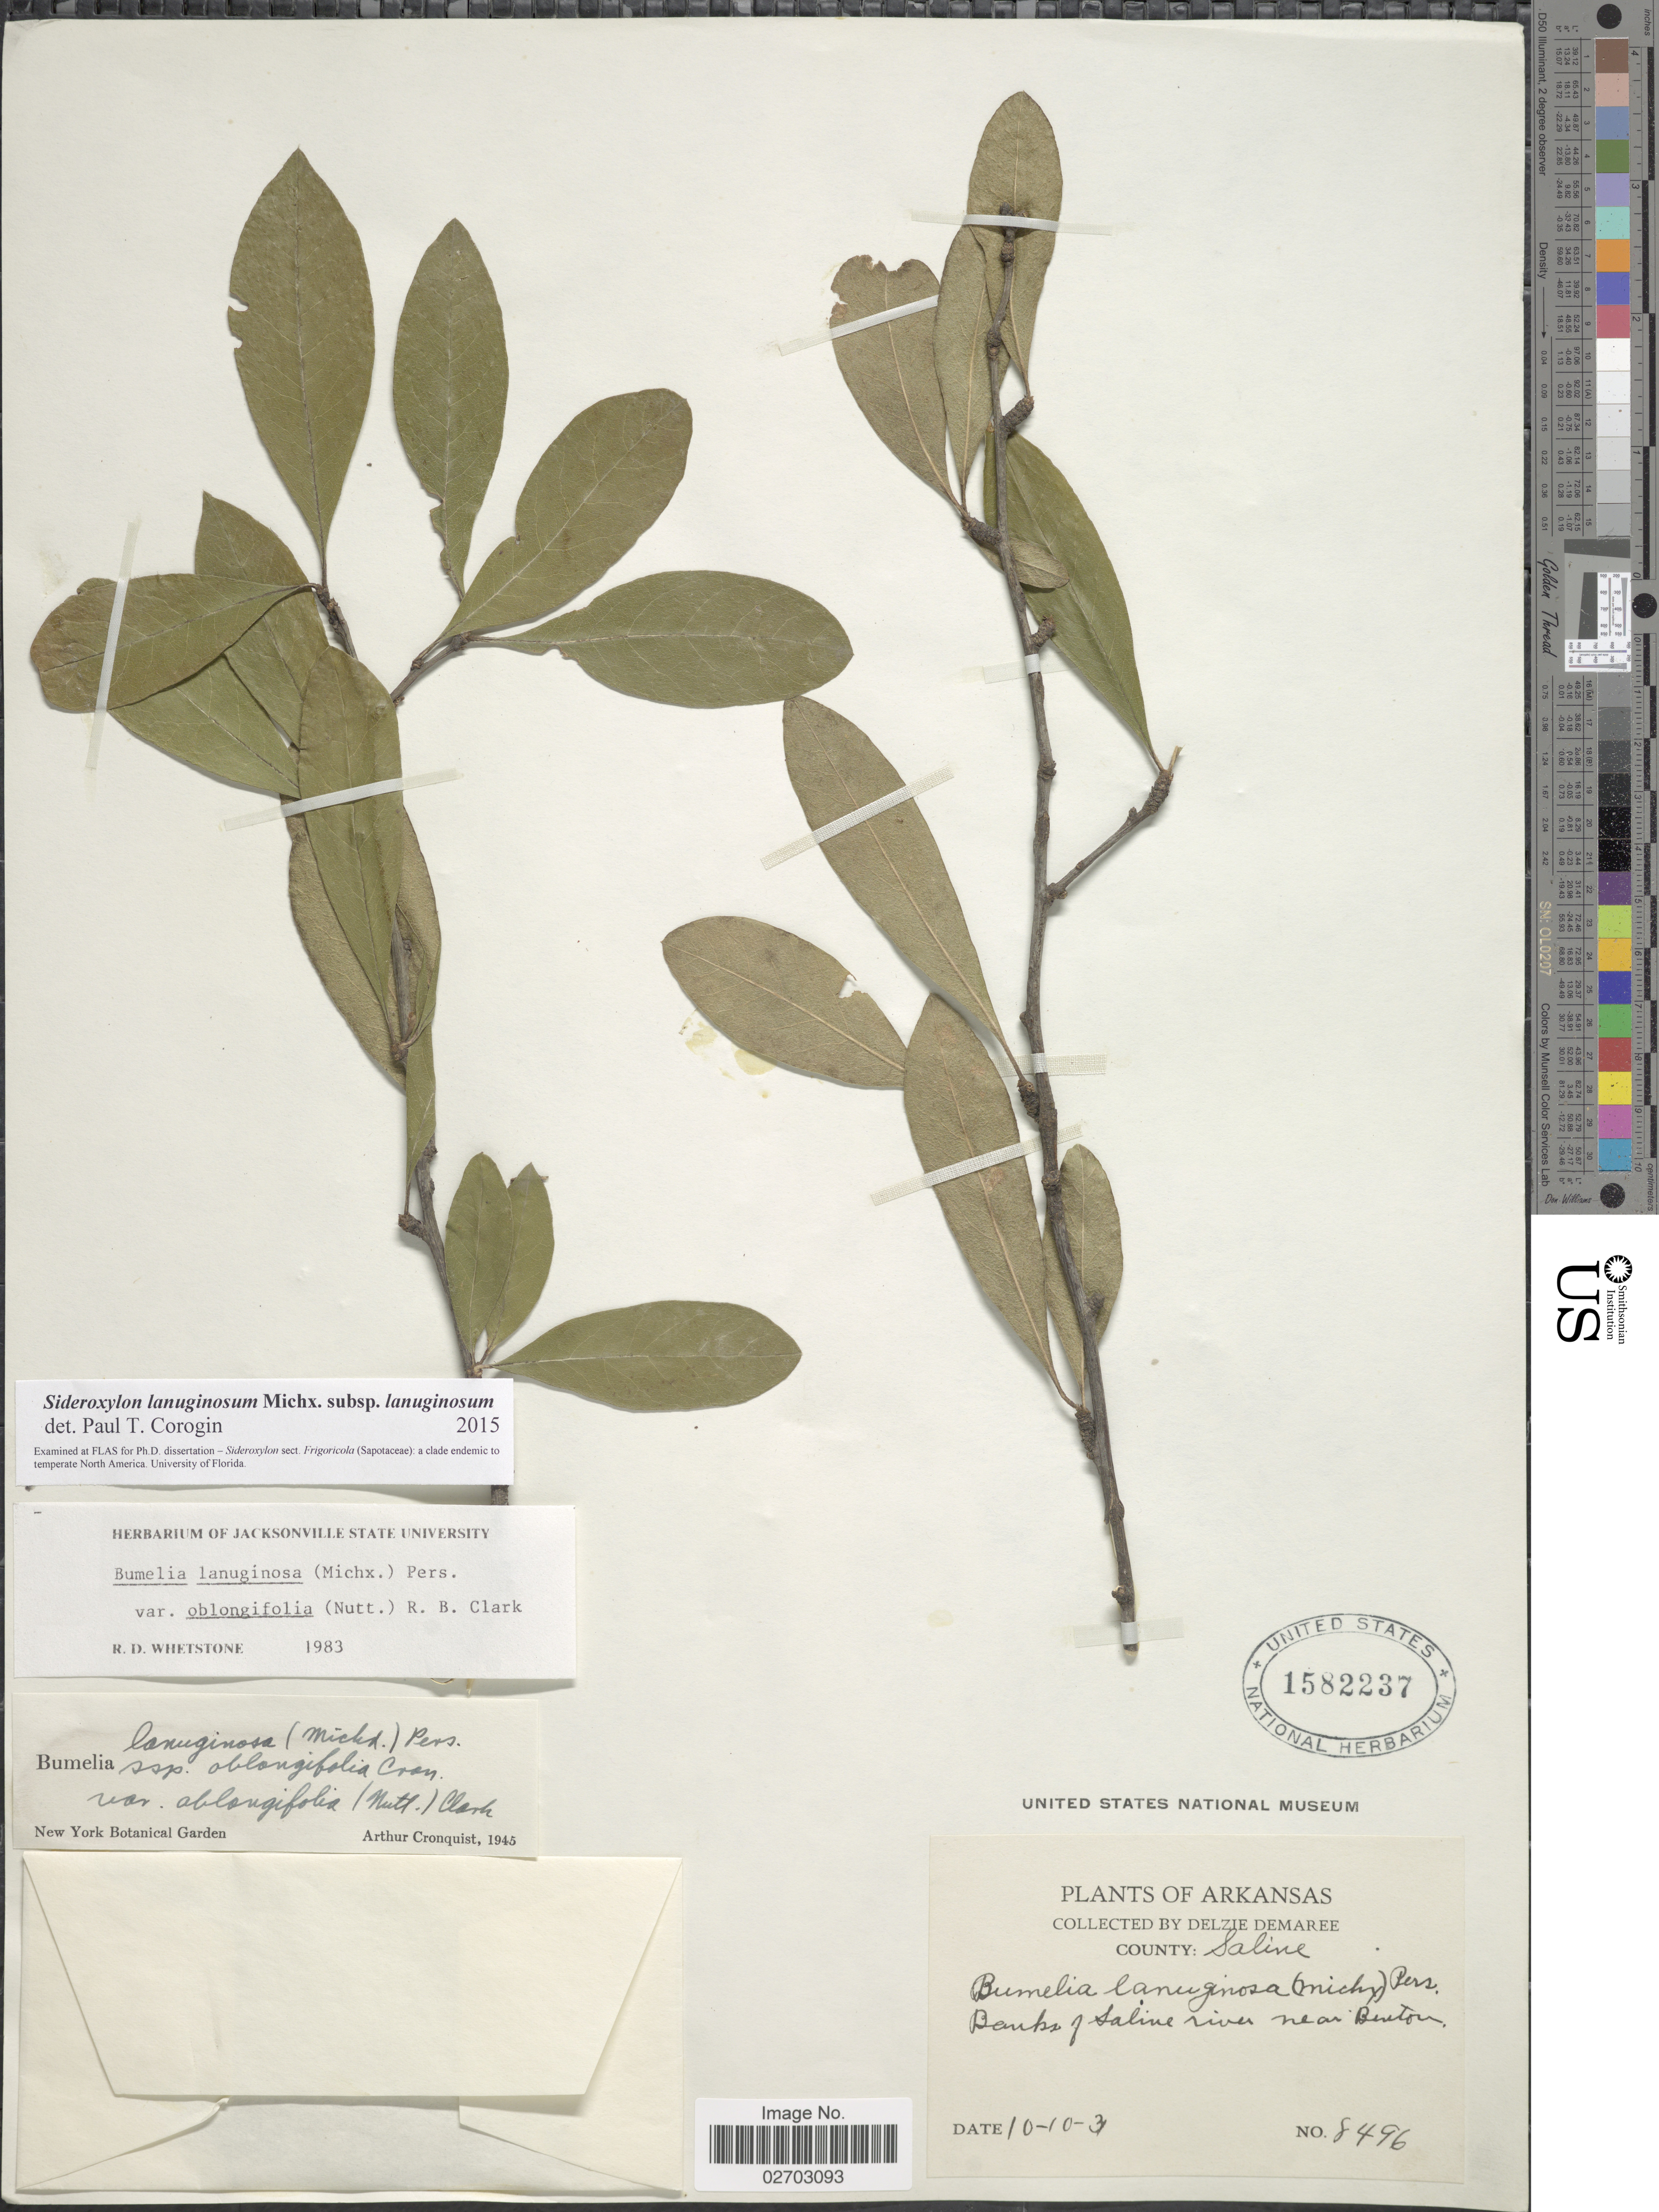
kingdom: Plantae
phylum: Tracheophyta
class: Magnoliopsida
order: Ericales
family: Sapotaceae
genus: Sideroxylon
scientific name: Sideroxylon lanuginosum subsp. lanuginosum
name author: Michx.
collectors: D. Demaree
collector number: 8496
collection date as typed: Transcribed d/m/y: 10/10/31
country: United States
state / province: Arkansas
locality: County: Saline, Banks of Saline river near Burton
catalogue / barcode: US 1582237